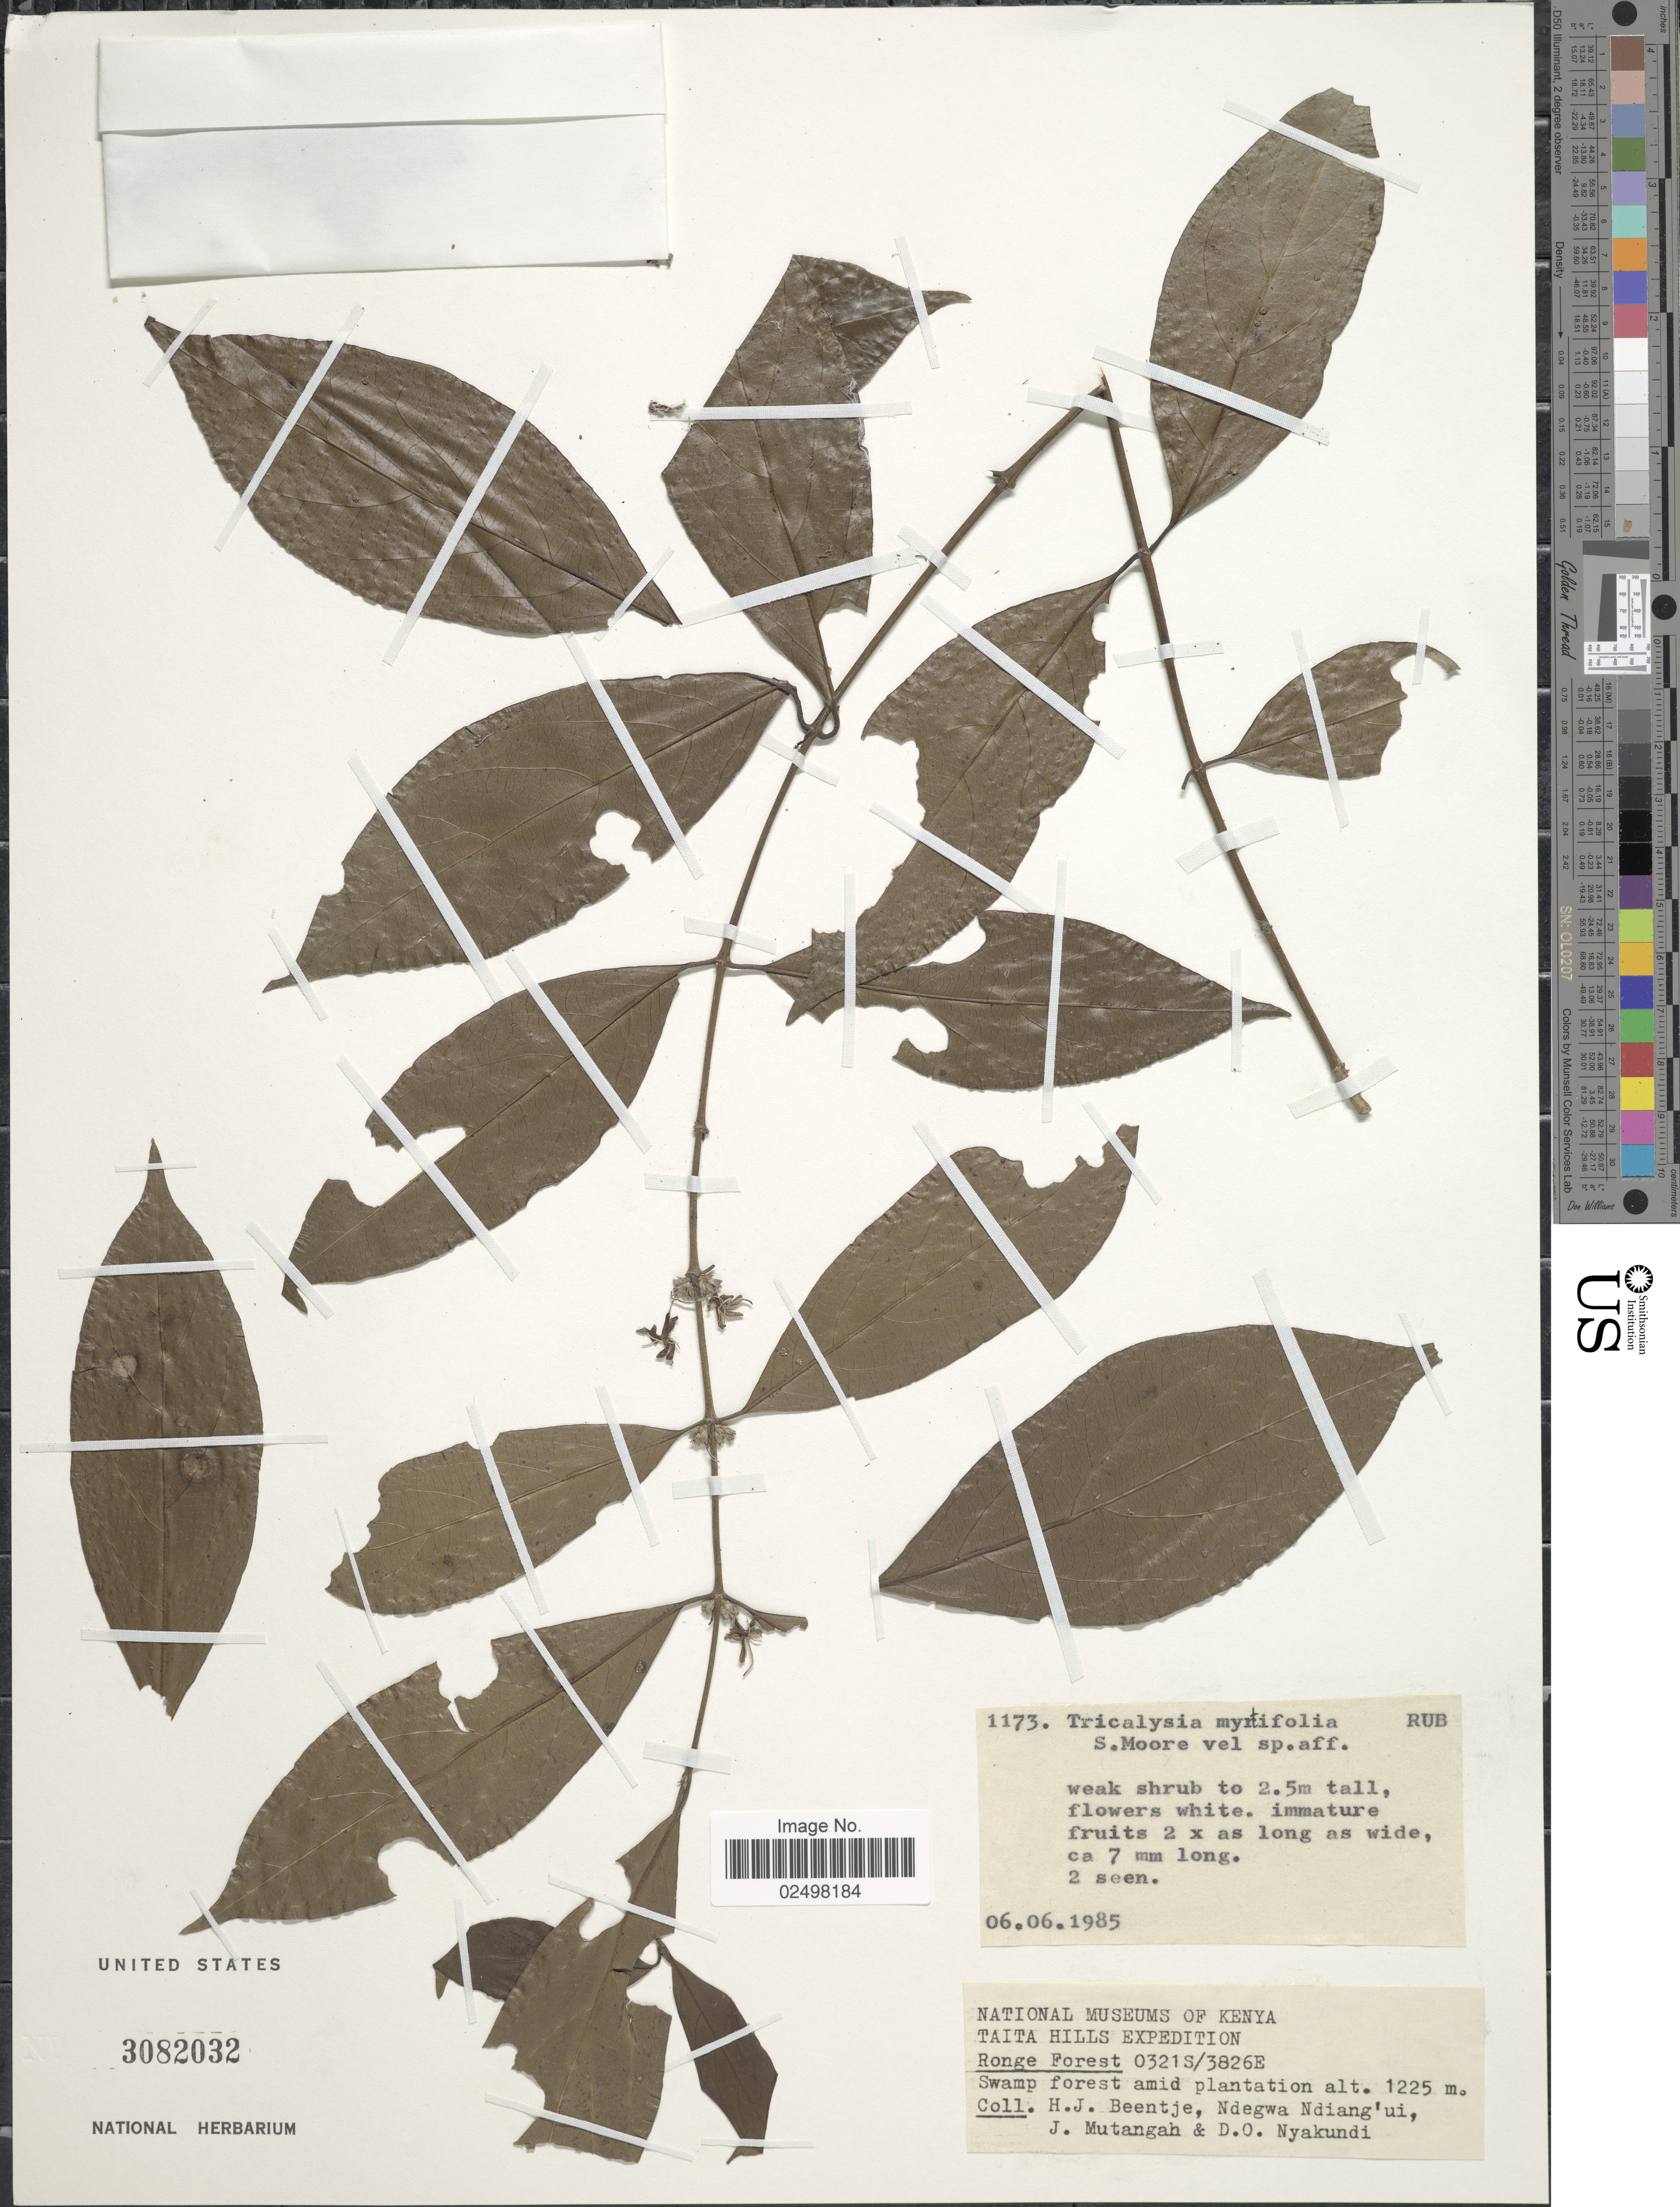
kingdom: Plantae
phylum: Tracheophyta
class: Magnoliopsida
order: Gentianales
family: Rubiaceae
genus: Tricalysia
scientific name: Tricalysia pallens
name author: Hiern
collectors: H. J. Beentje, Ndegwa Ndiang'ui, J. Mutangah & D. Nyakundi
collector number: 1173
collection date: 1985-06-06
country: Kenya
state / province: Taita Taveta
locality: Taita Hills. Ronge Forest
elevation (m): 1225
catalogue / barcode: US 3082032